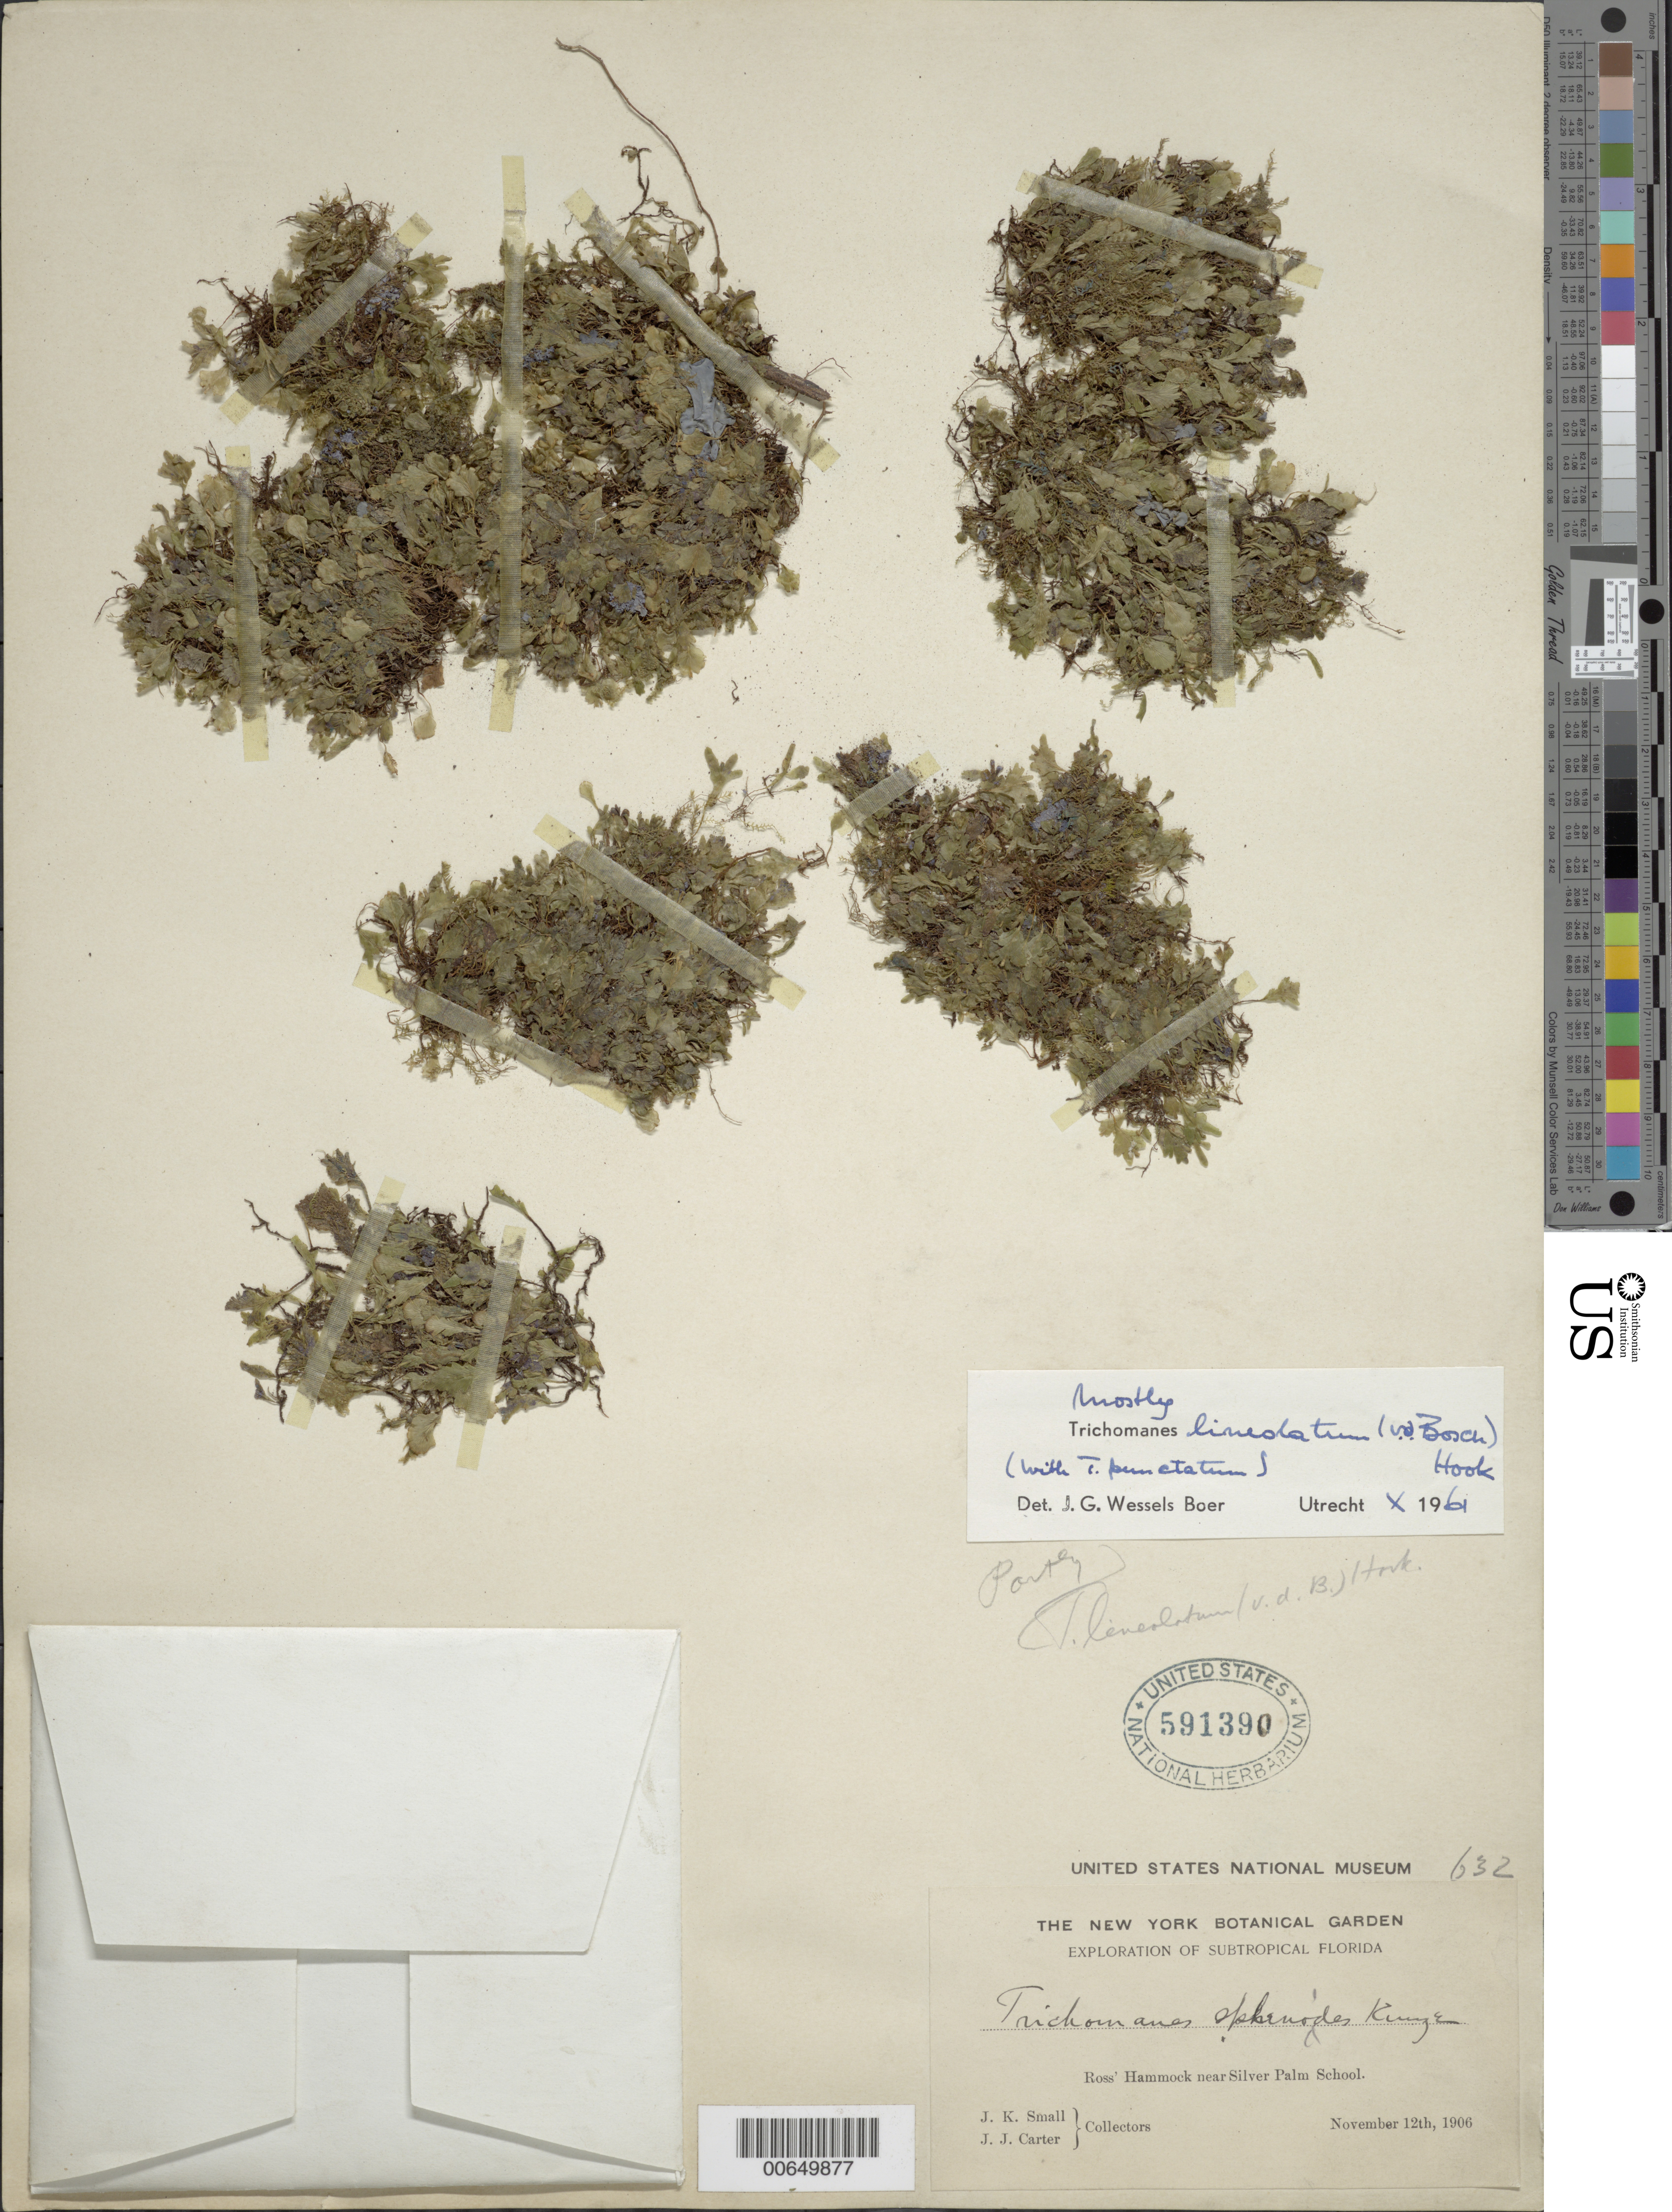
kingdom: Plantae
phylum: Tracheophyta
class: Polypodiopsida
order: Hymenophyllales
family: Hymenophyllaceae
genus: Didymoglossum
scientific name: Didymoglossum lineolatum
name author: Bosch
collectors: J. K. Small & J. J. Carter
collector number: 2379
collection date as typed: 12 Nov 1906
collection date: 1906-11-12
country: United States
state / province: Florida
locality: Ross' Hammock near Silver Palm School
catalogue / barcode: US 591390